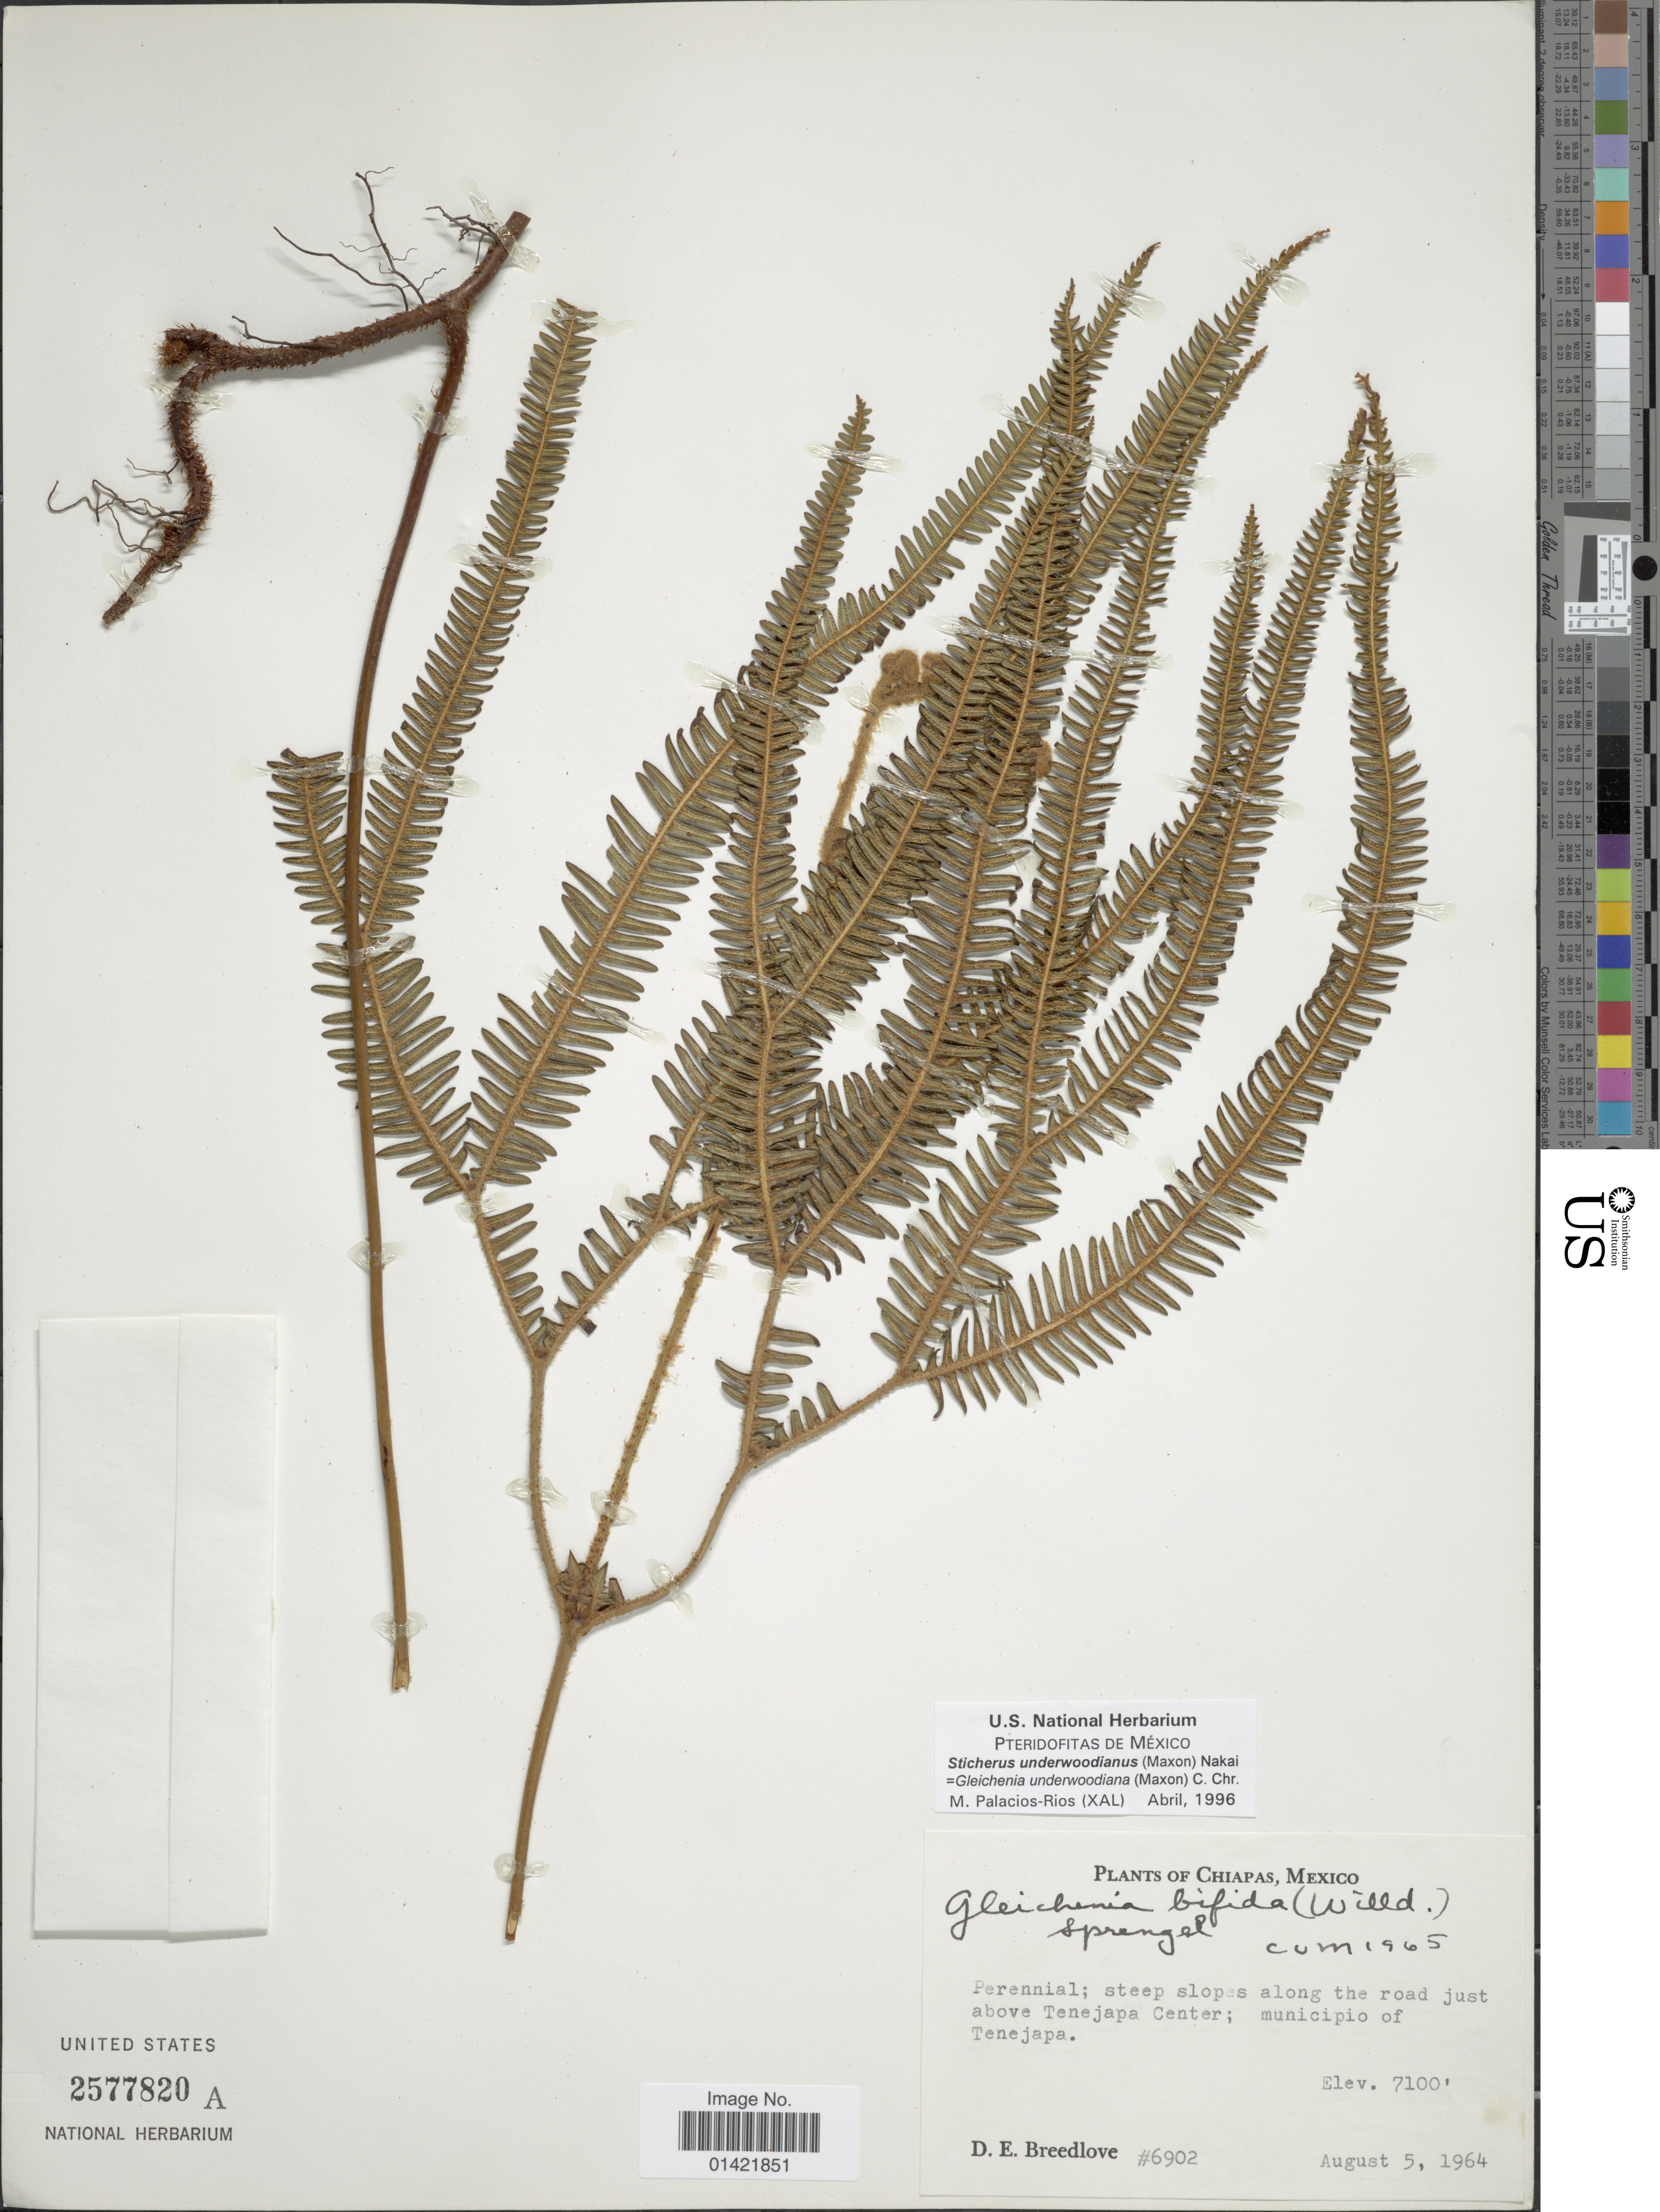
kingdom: Plantae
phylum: Tracheophyta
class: Polypodiopsida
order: Gleicheniales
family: Gleicheniaceae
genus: Sticherus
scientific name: Sticherus underwoodianus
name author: (Maxon) Nakai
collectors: D. E. Breedlove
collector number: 6902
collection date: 1964-08-05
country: Mexico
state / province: Chiapas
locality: Steep slopes along the road just above Tenejapa Center; municipio of Tenejapa.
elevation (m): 2164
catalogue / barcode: US 2577820A